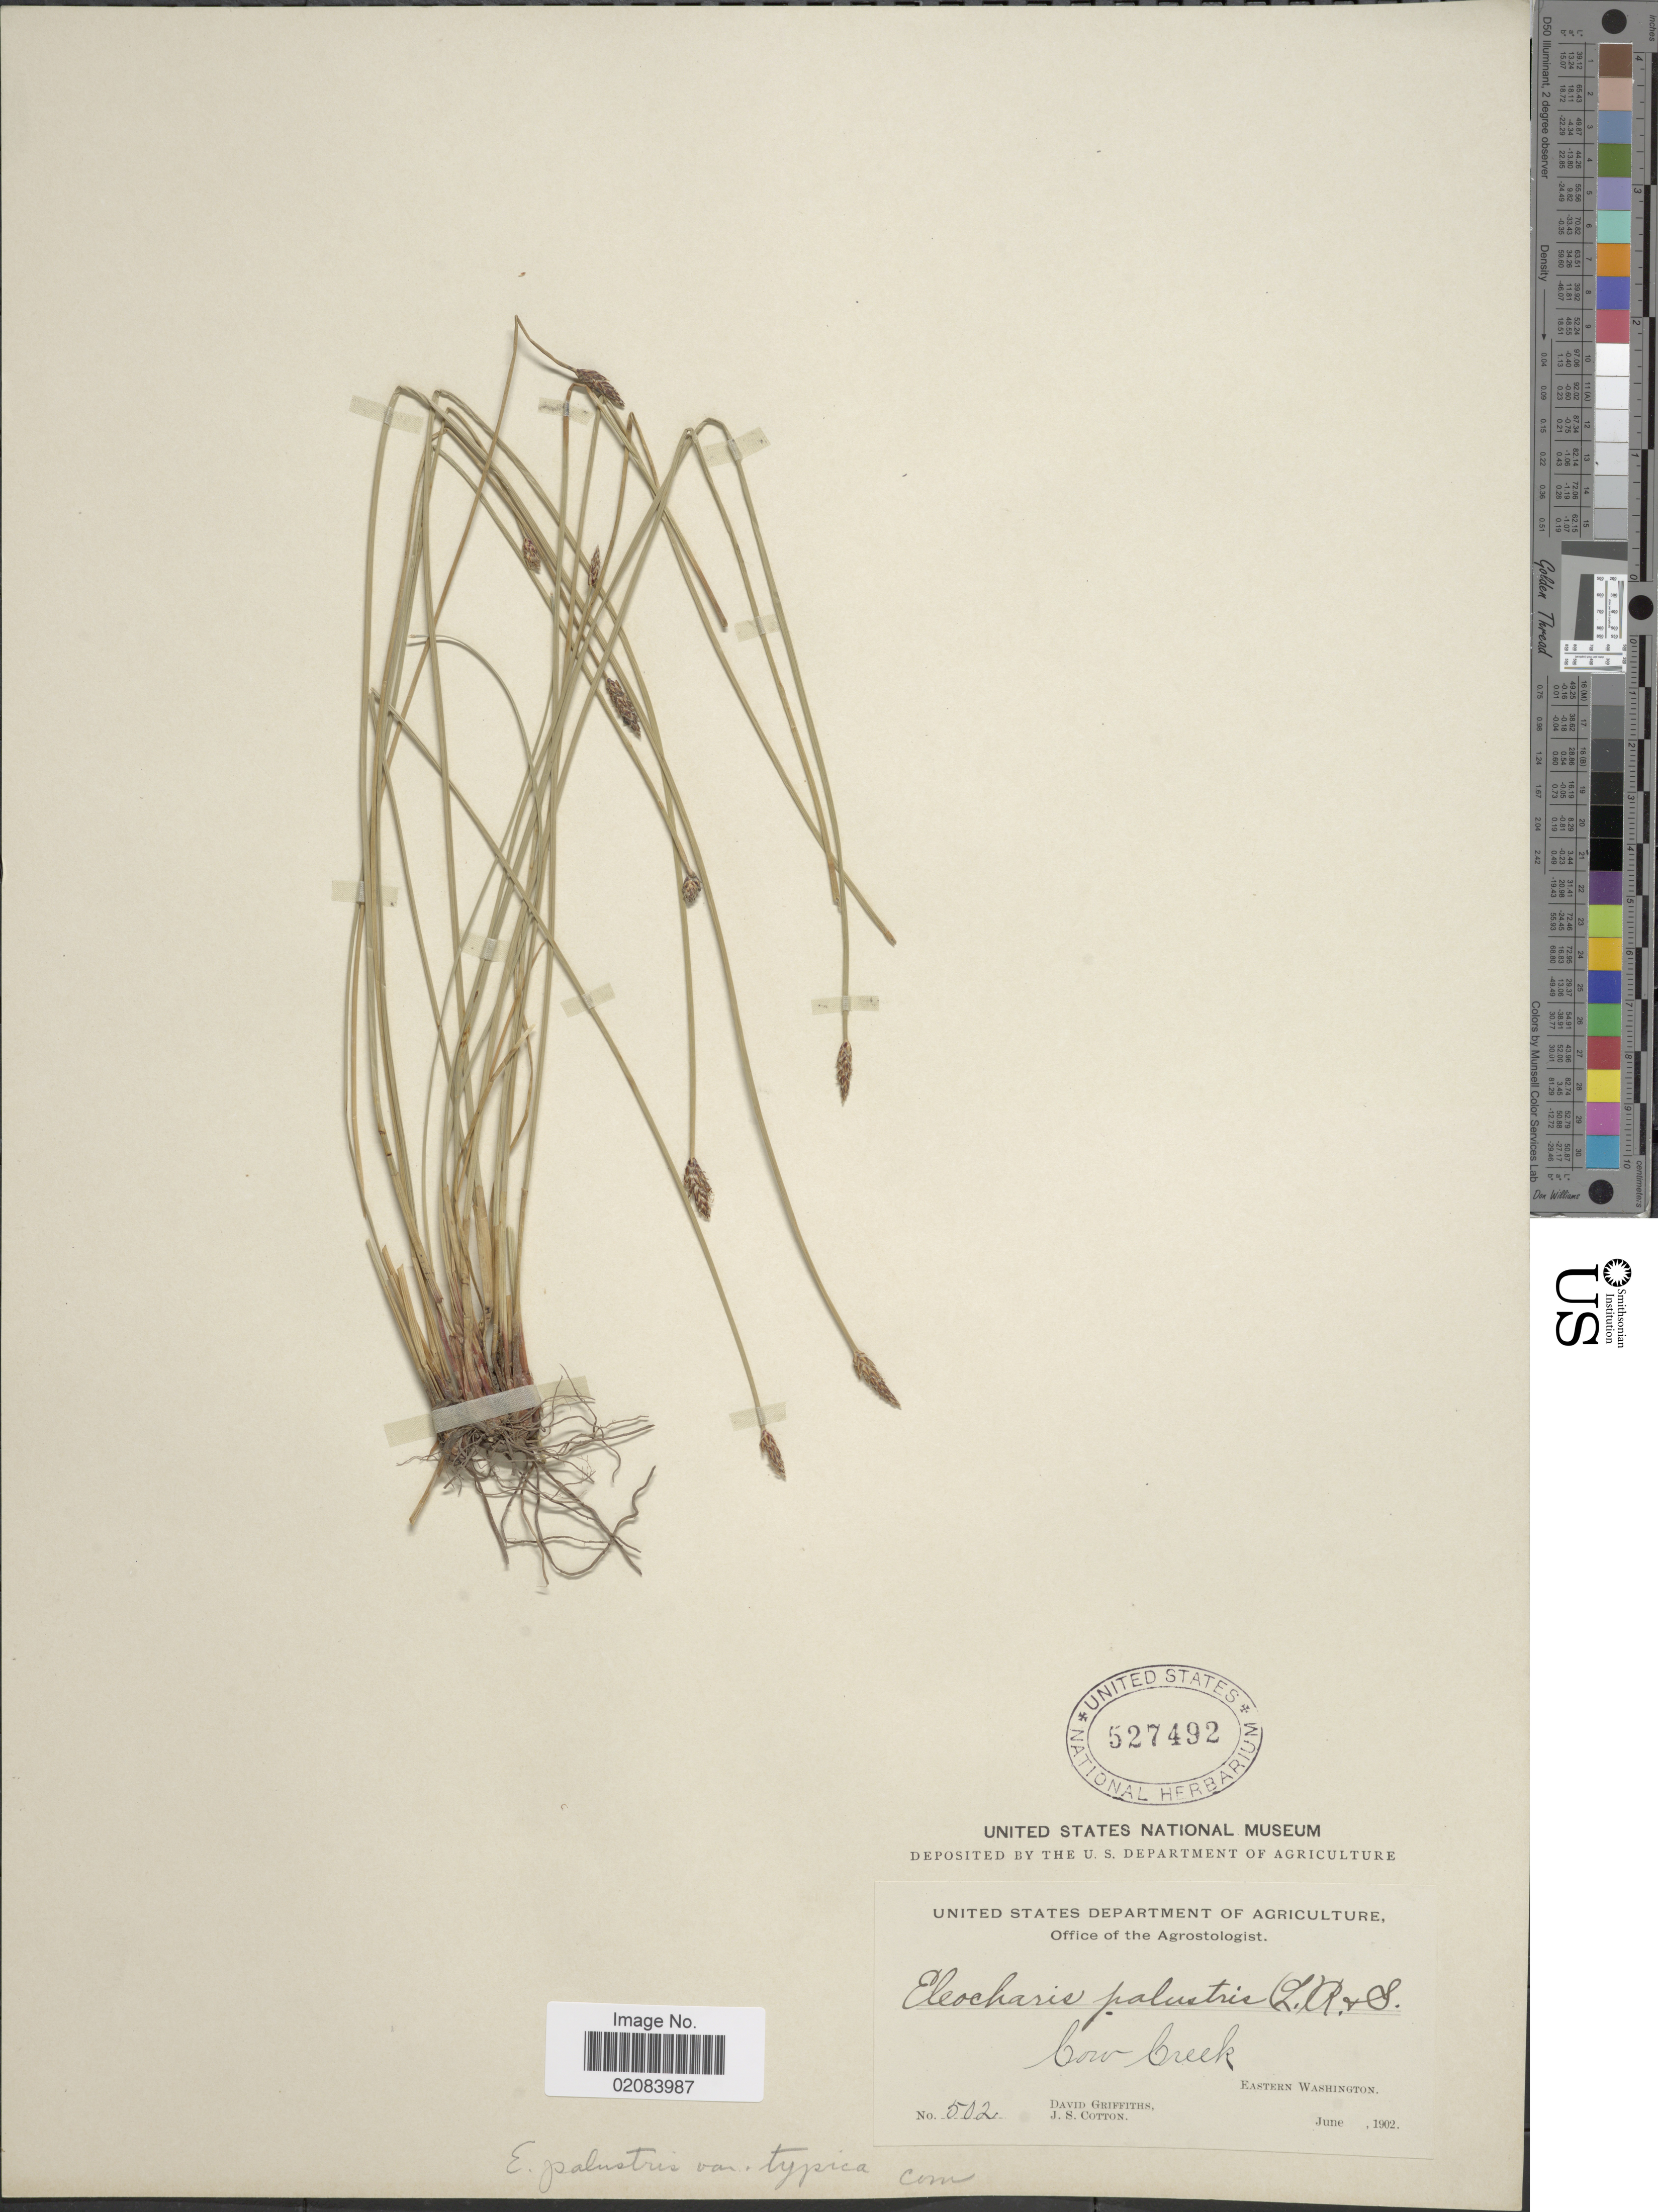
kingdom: Plantae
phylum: Tracheophyta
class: Liliopsida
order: Poales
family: Cyperaceae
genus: Eleocharis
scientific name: Eleocharis palustris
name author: (L.) Roem. & Schult.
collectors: D. Griffiths & J. S. Cotton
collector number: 502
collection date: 1902-06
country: United States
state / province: Washington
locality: Cow Creek, Eastern Washington.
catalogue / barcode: US 527492